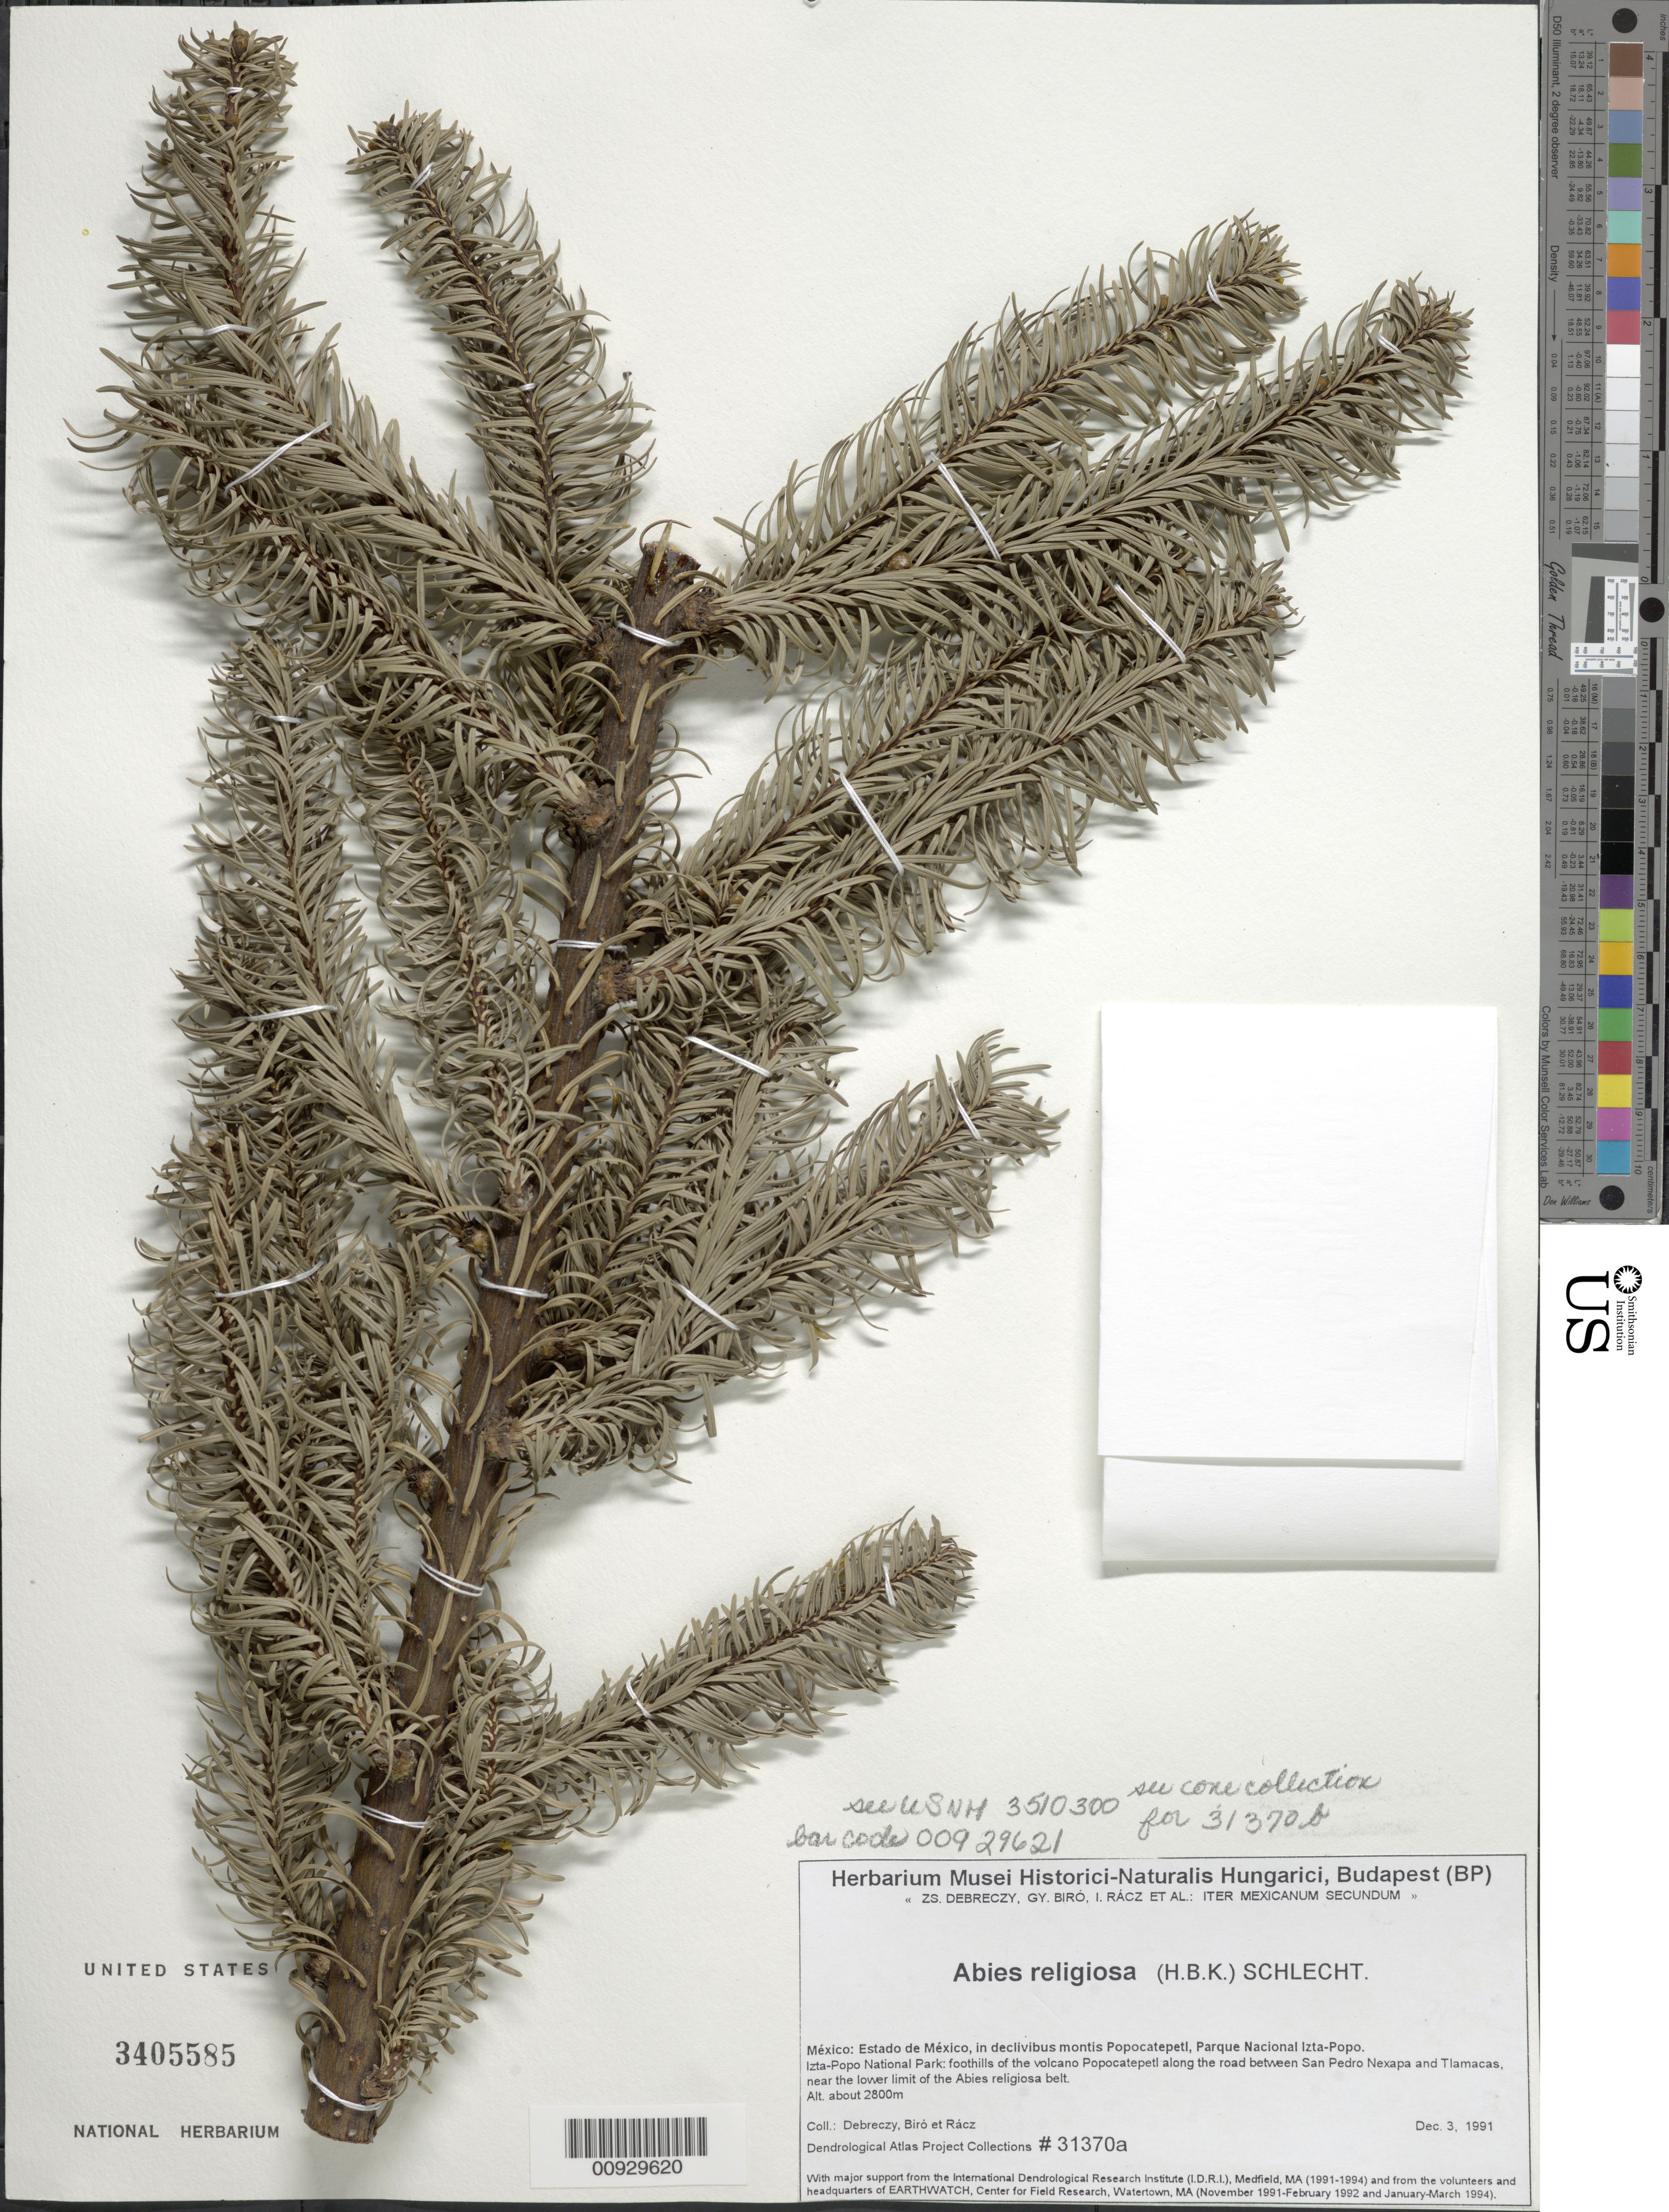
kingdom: Plantae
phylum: Tracheophyta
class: Pinopsida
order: Pinales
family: Pinaceae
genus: Abies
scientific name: Abies religiosa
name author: (Kunth) Schltdl. & Cham.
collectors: Z. Debreczy, G. Biro, I. Rácz & et al.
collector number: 31370 a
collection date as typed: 03 Dec 1991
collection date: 1991-12-03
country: Mexico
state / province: México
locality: Izta-Popo National Park: foothills of the volcano Popocatepetl along the road between San Pedro Nexapa and Tlamacas, near the lower limit of the Abies religiosa belt.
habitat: Near the lower limit of the Abies religiosa belt.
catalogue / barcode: US 3405585